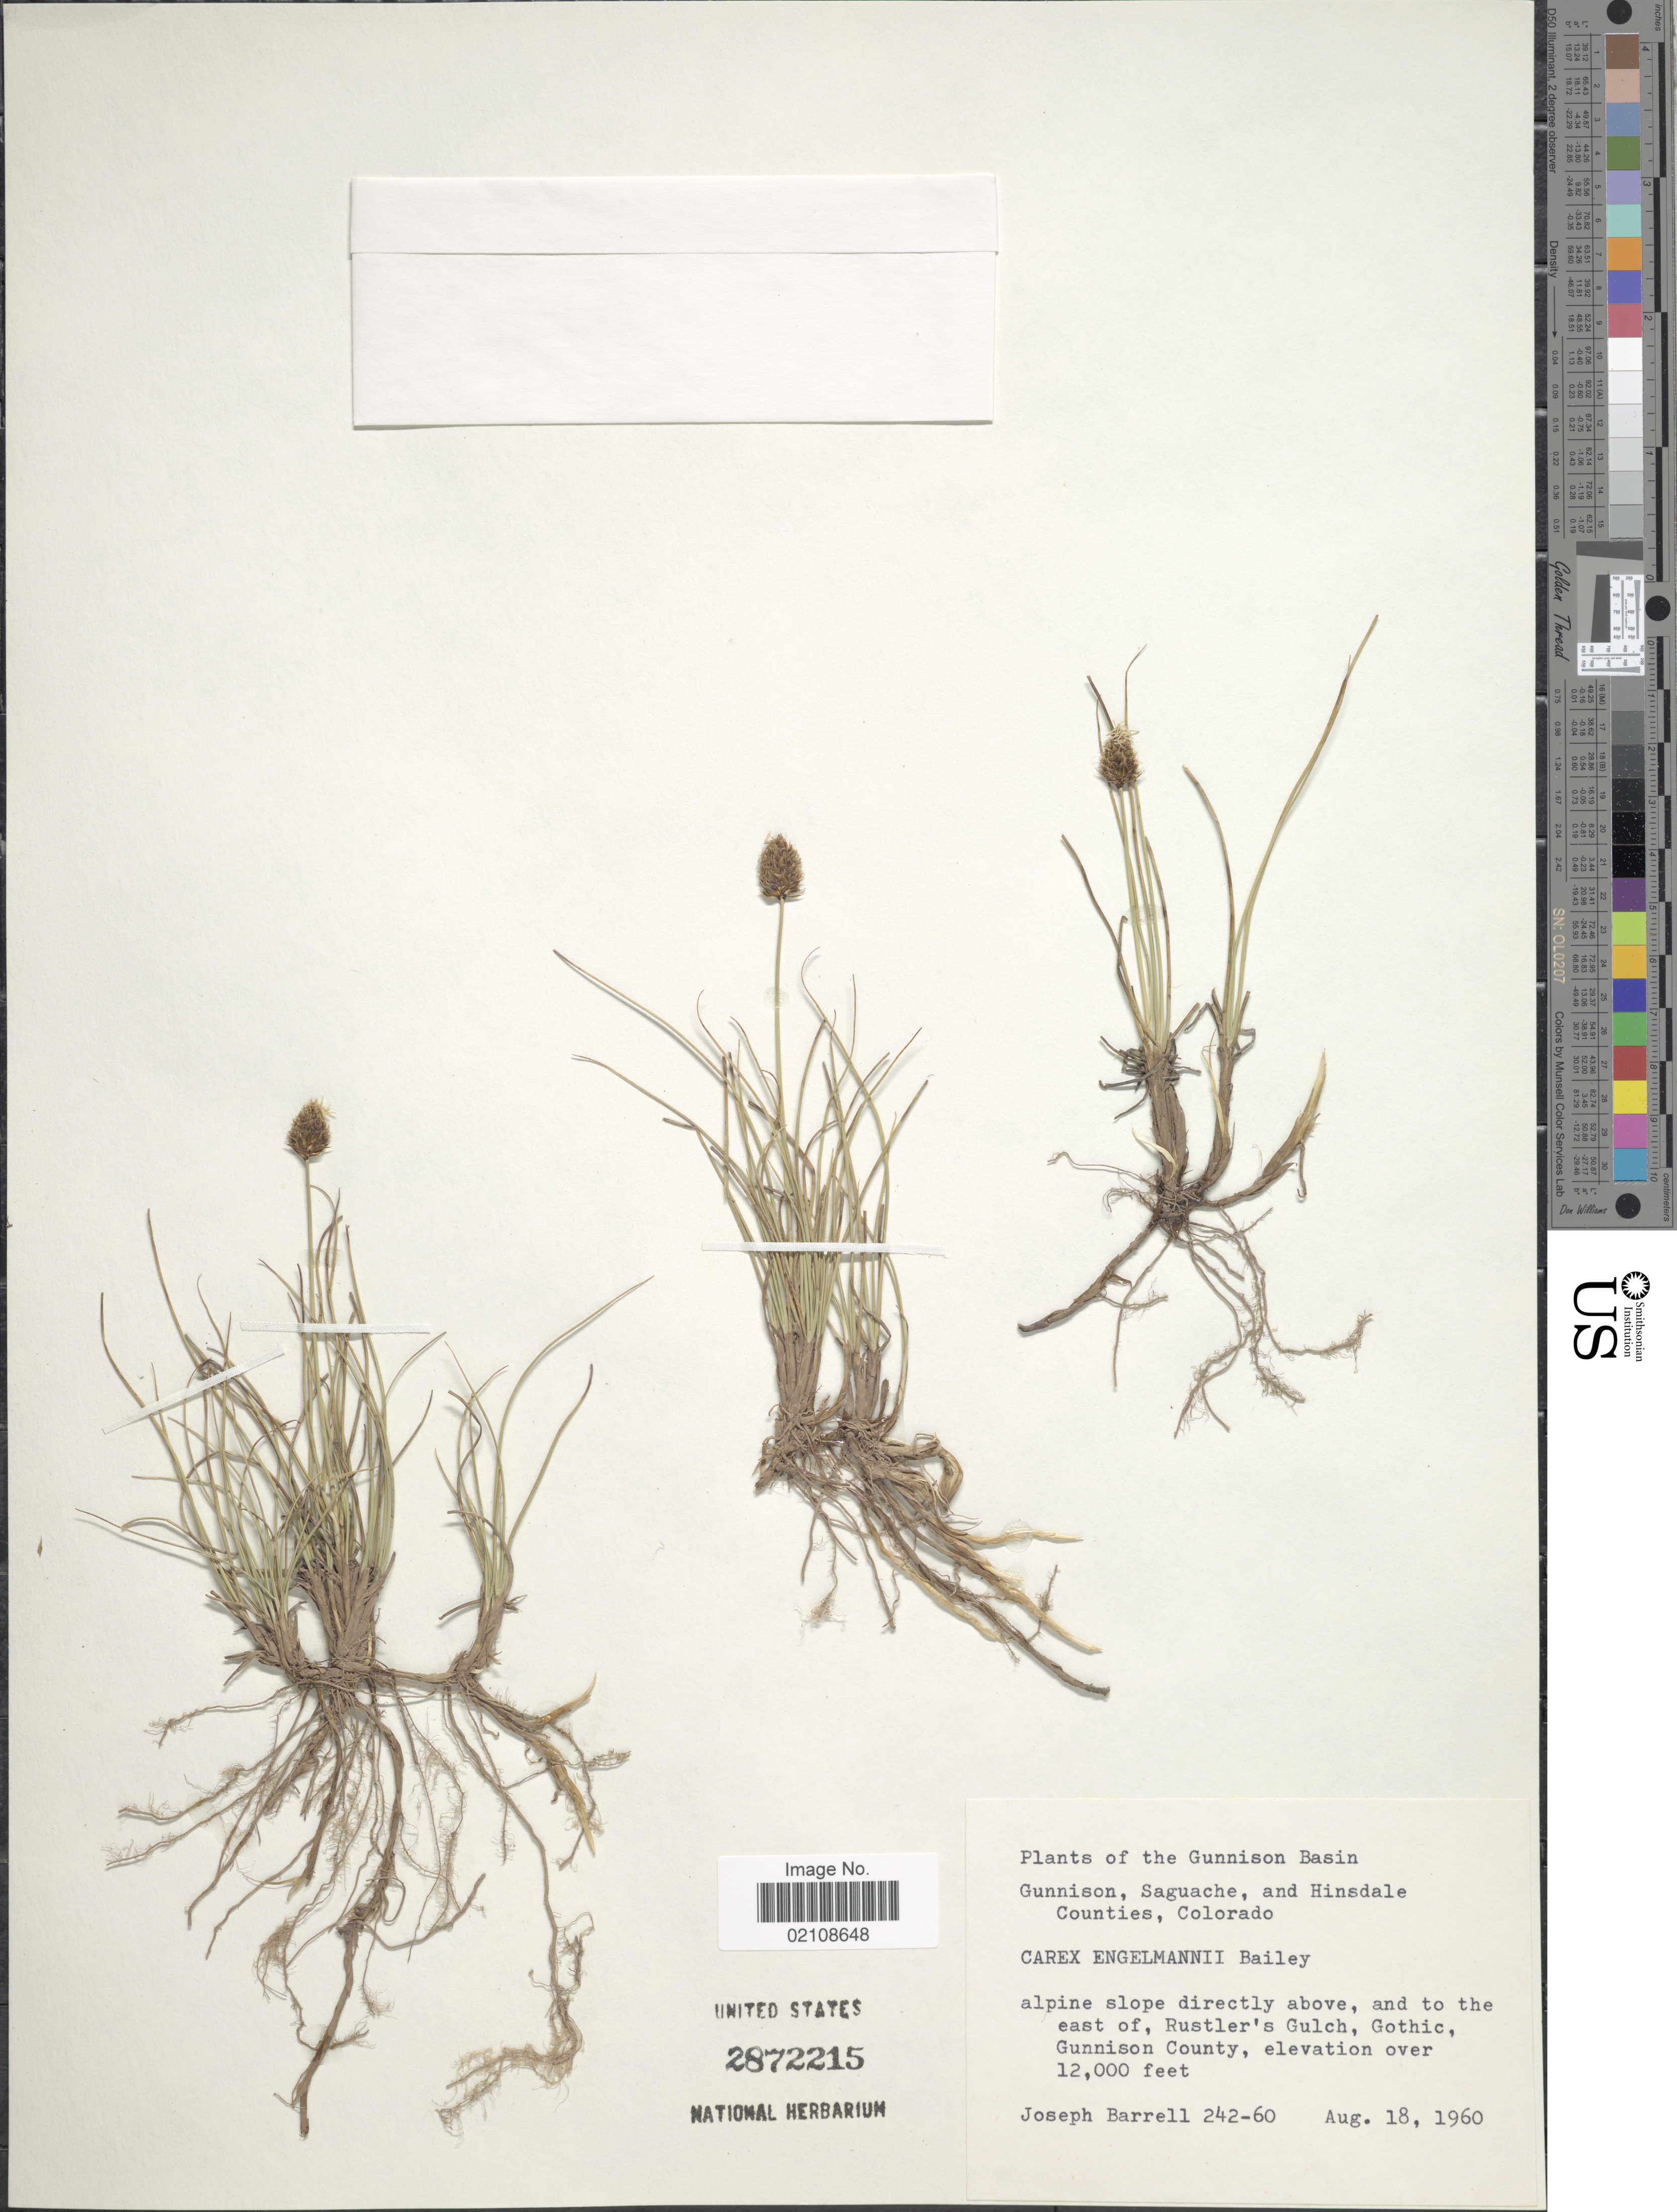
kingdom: Plantae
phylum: Tracheophyta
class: Liliopsida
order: Poales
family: Cyperaceae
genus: Carex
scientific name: Carex engelmannii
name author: L.H. Bailey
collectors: J. Barrell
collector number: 242-60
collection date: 1960-08-18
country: United States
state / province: Colorado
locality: Gunnison Basin, Gunnison, Saguache, and Hinsdale Counties, alpine slope directly above, and to the east of, Rustler's Gulch, Gothic, Gunnison County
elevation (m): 3658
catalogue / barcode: US 2872215